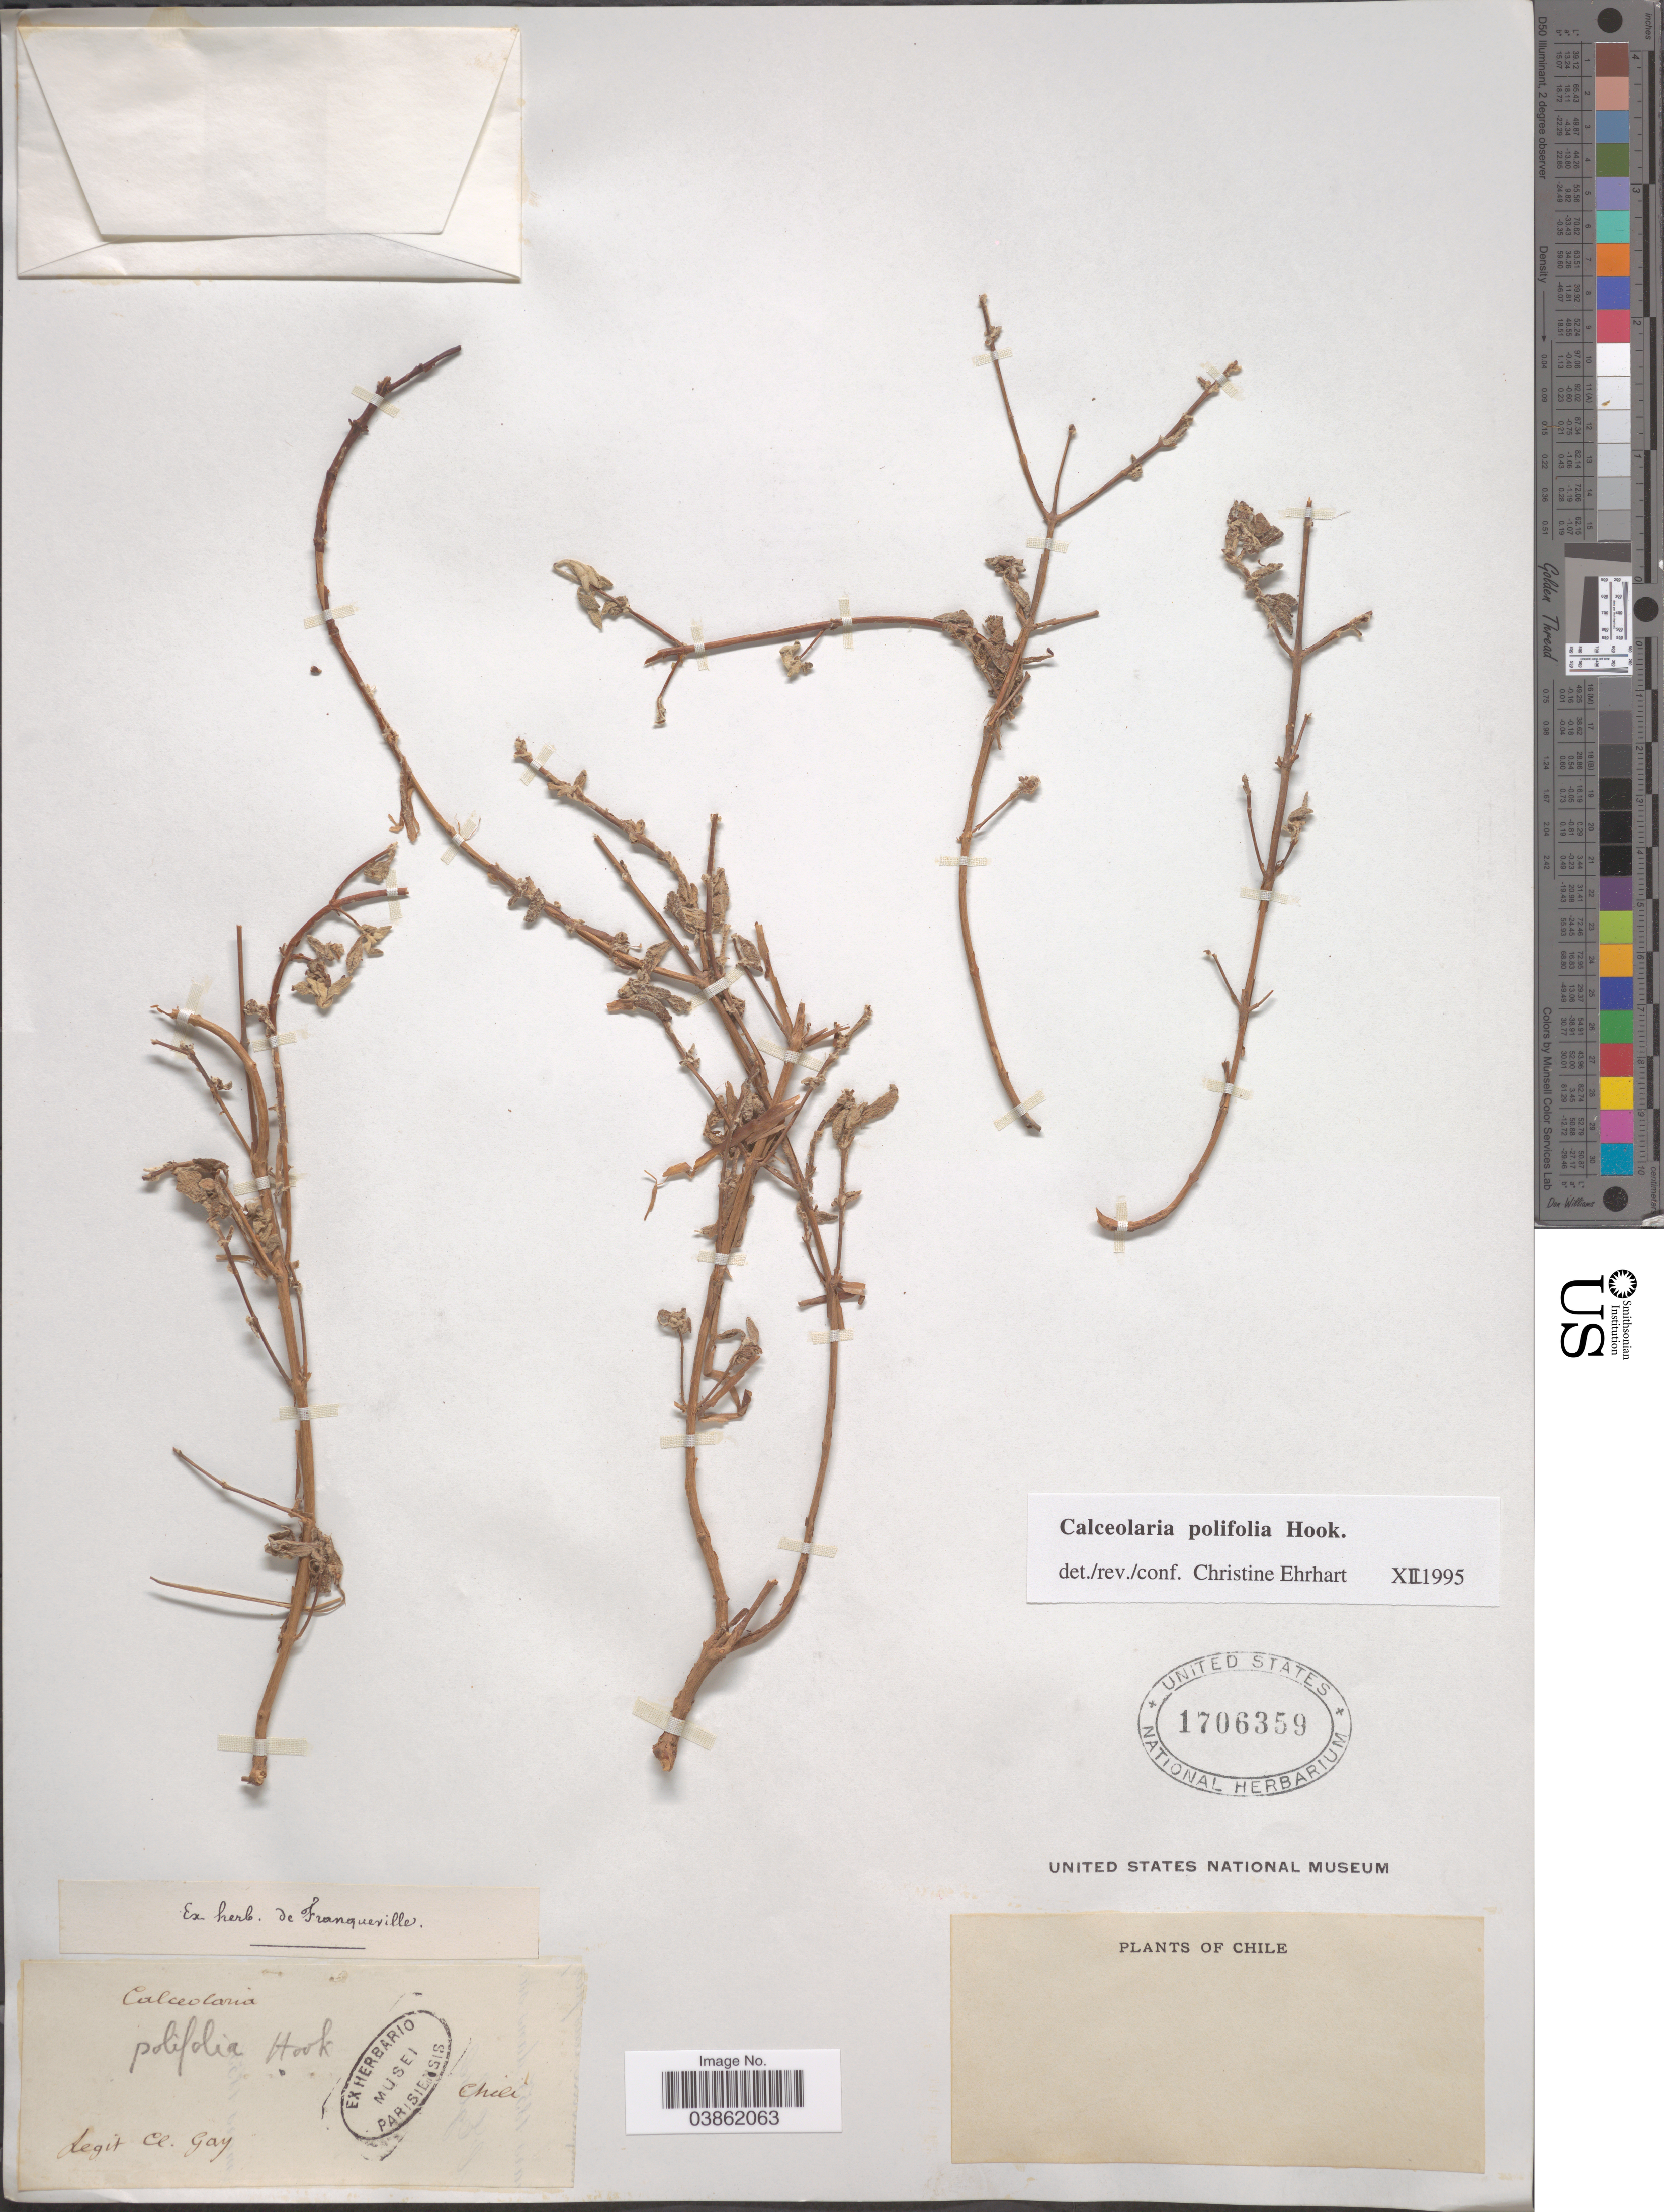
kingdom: Plantae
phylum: Tracheophyta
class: Magnoliopsida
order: Lamiales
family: Calceolariaceae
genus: Calceolaria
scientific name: Calceolaria polifolia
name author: Hook.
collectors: C. Gay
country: Chile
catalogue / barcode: US 1706359